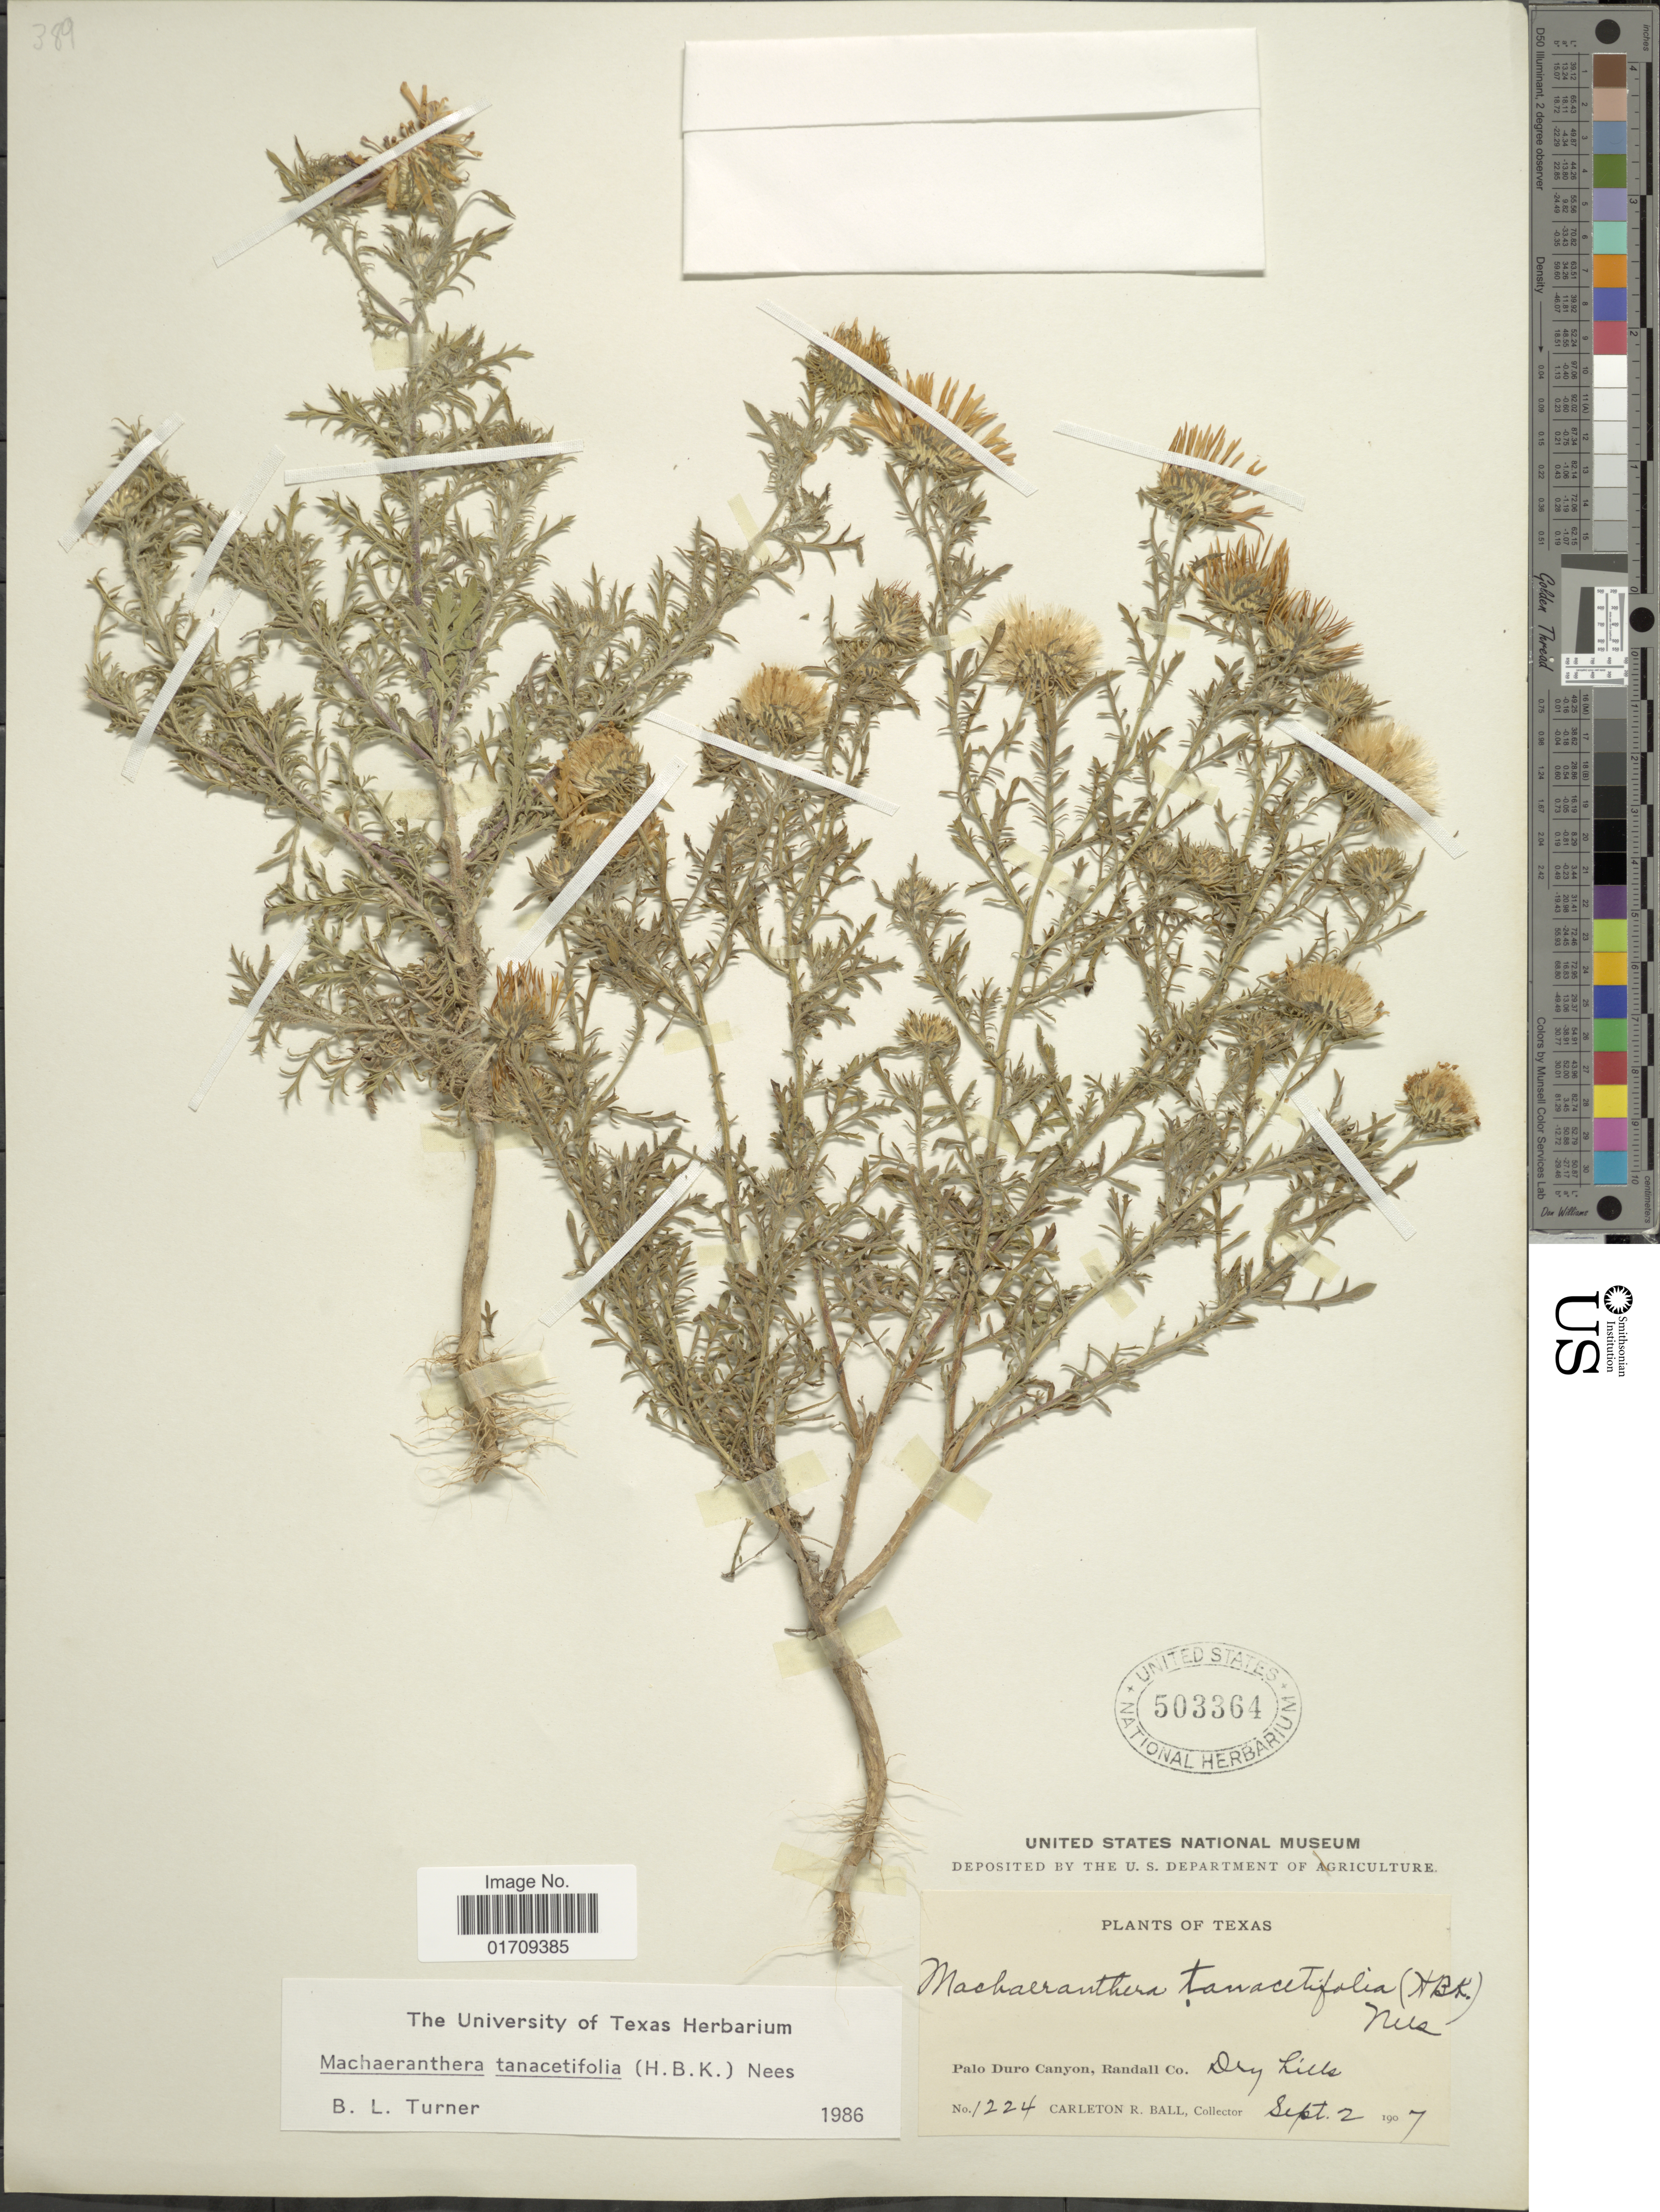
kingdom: Plantae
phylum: Tracheophyta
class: Magnoliopsida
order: Asterales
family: Asteraceae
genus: Machaeranthera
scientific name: Machaeranthera tanacetifolia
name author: (Kunth) Nees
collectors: C. R. Ball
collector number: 1224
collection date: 1907-09-02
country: United States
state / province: Texas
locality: Palo Duro Canyon, Randall Co.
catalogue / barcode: US 503364